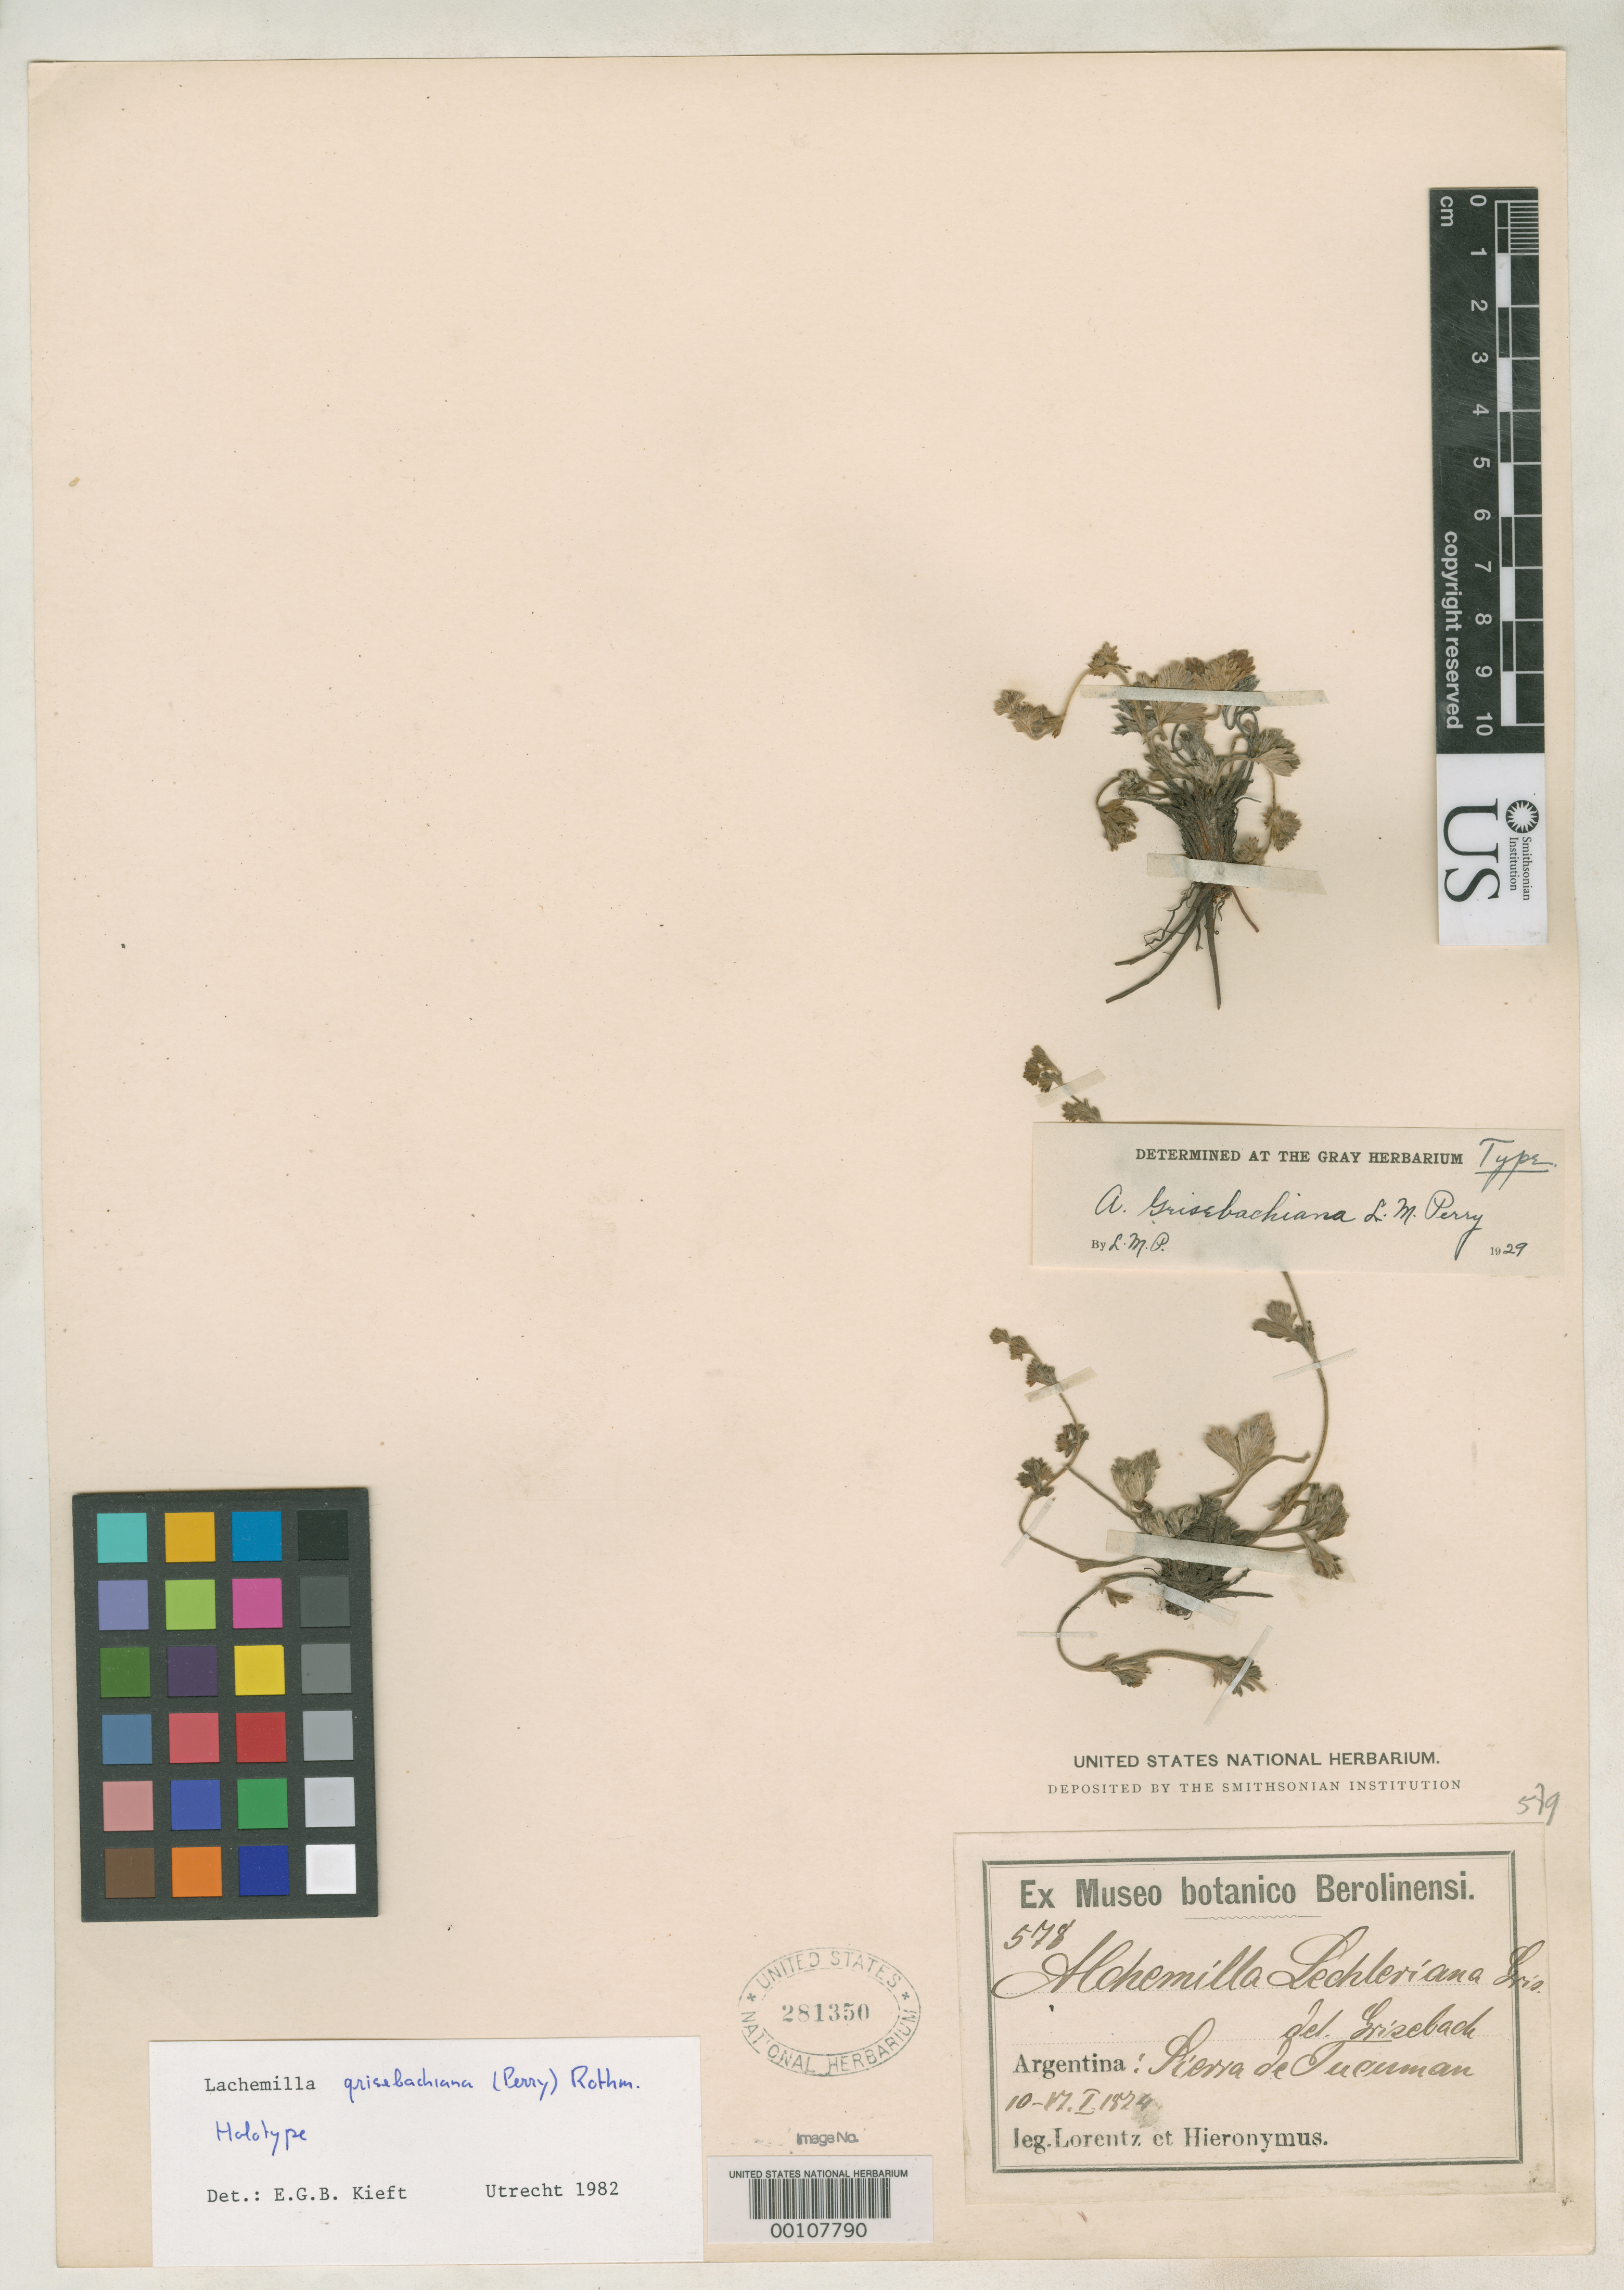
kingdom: Plantae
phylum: Tracheophyta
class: Magnoliopsida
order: Rosales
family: Rosaceae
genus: Alchemilla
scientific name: Alchemilla grisebachiana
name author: L.M. Perry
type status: Holotype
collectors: P. G. Lorentz & G. H. Hieronymus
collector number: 578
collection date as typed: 10 Jan 1874 to 17 Jan 1874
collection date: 1874-01-10/1874-01-17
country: Argentina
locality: La Cienaga, Sierra de Tucuman.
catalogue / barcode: US 281350